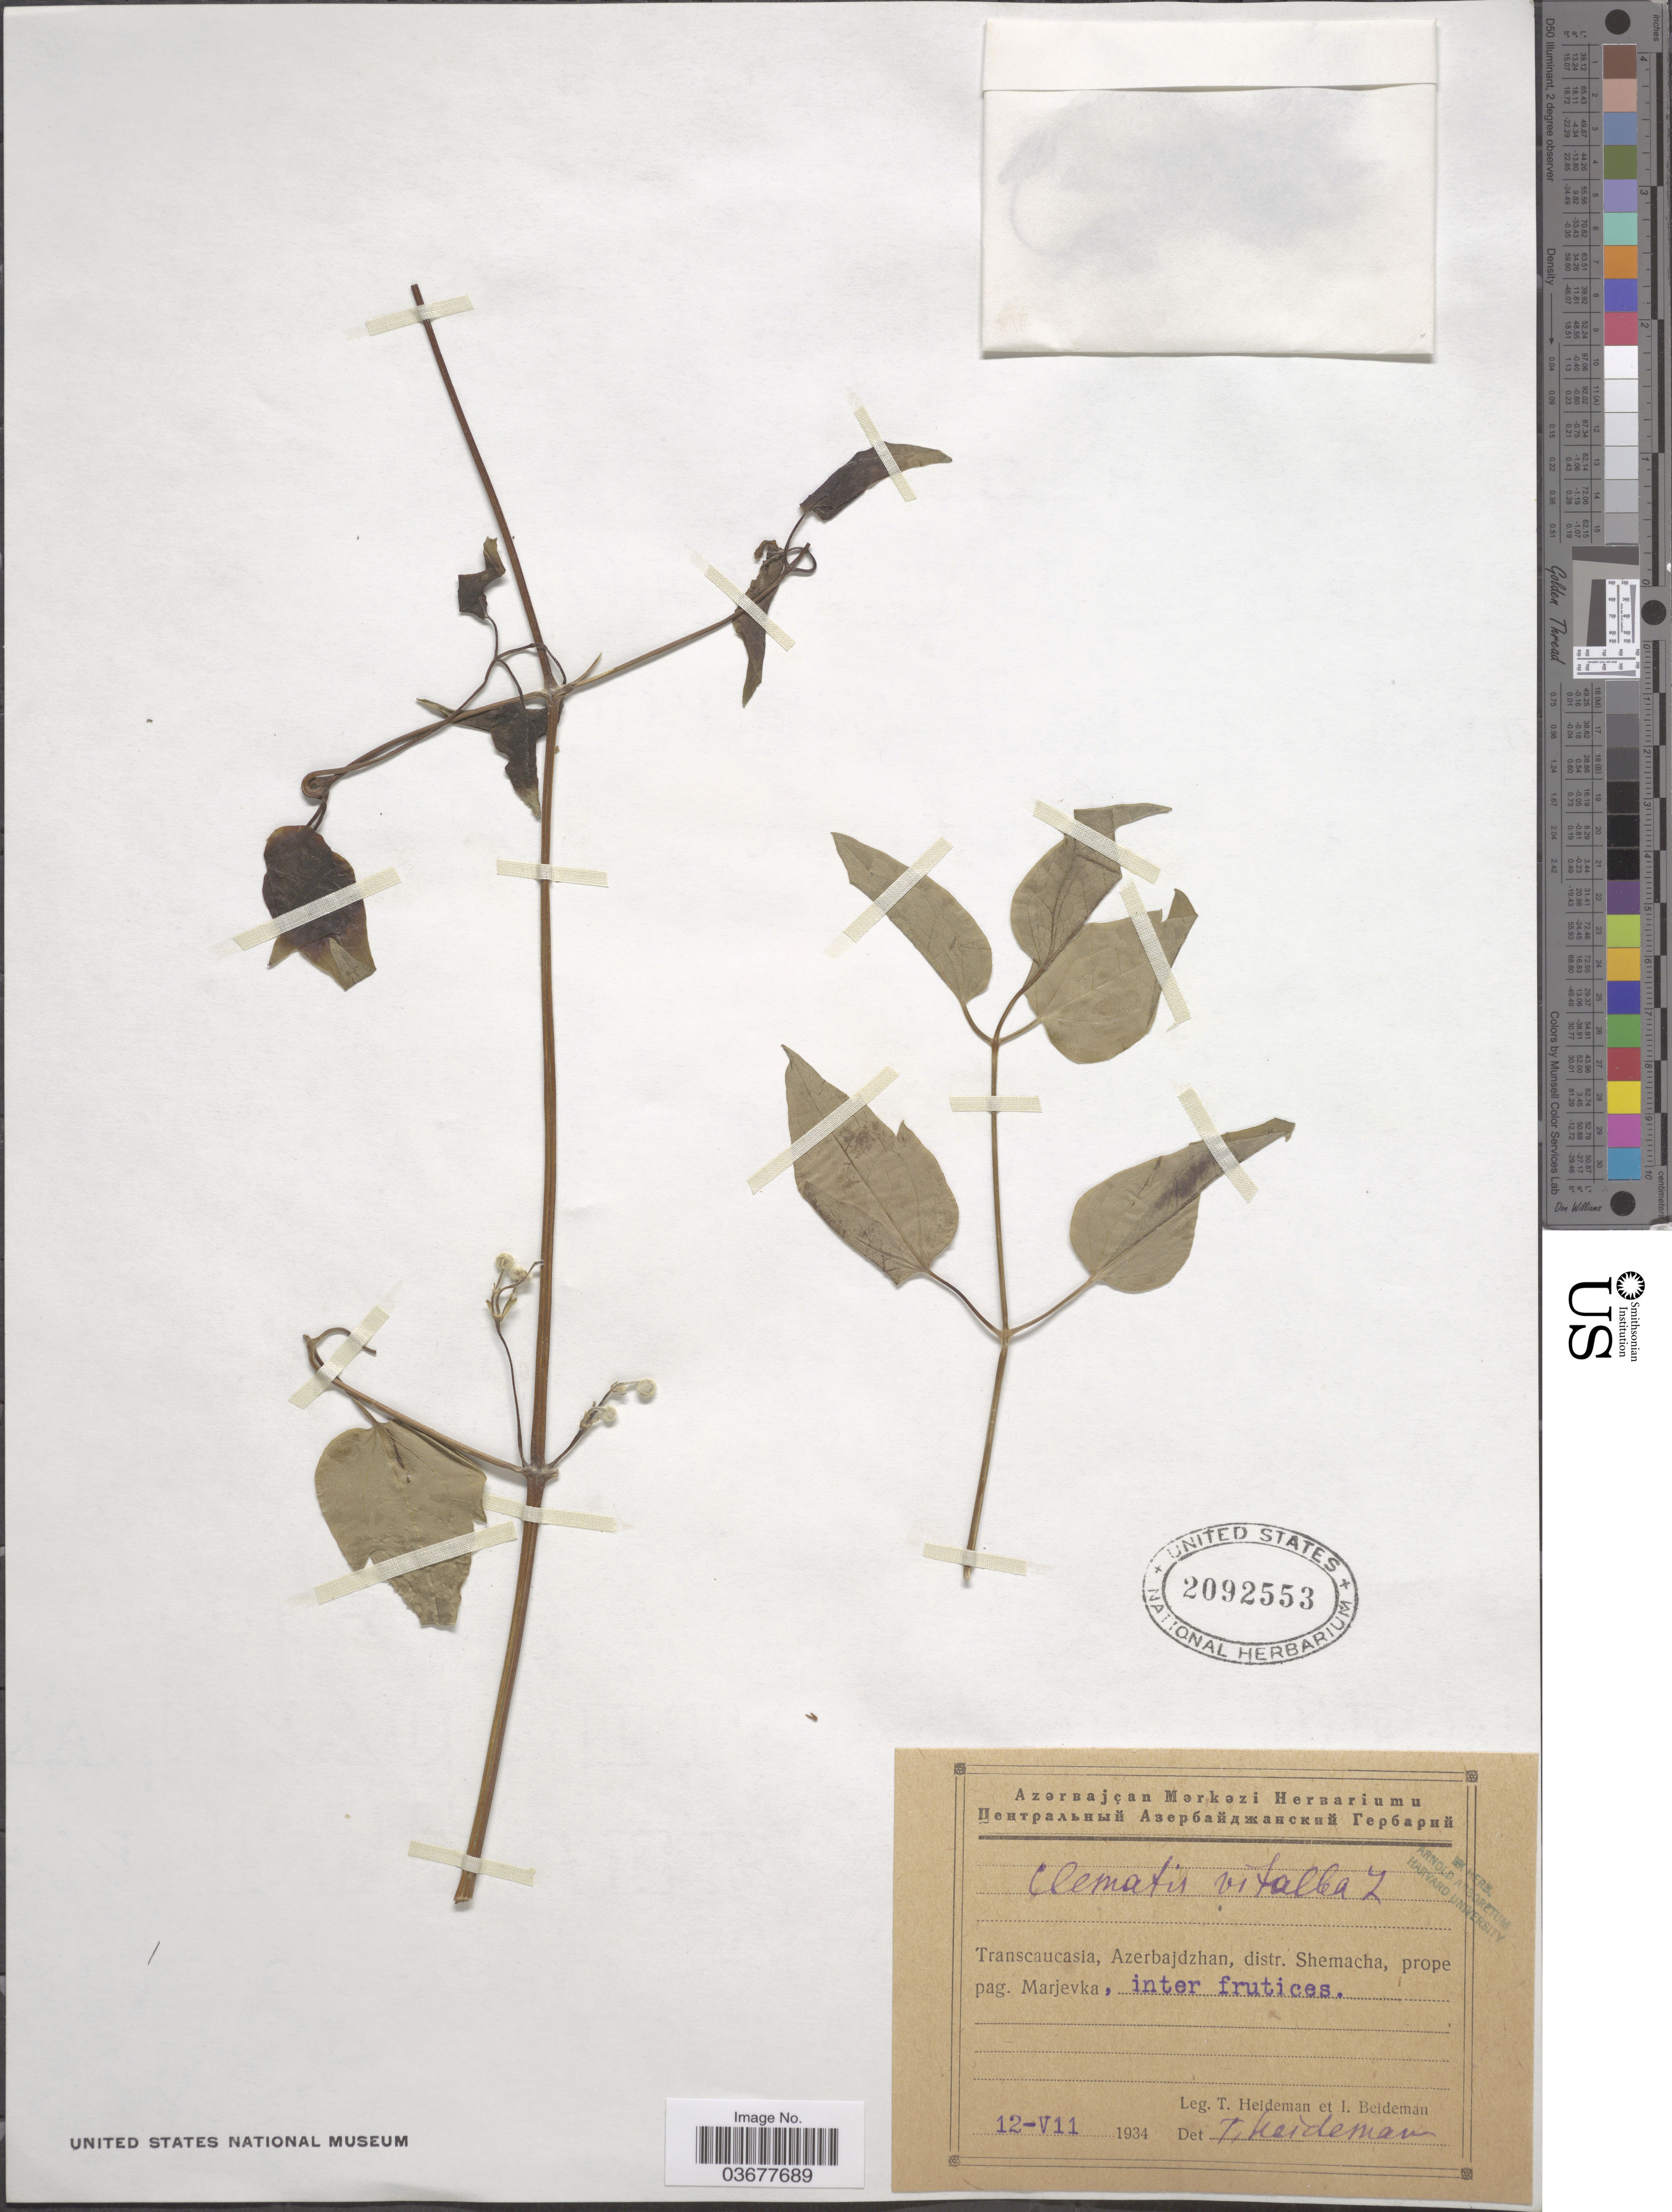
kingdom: Plantae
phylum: Tracheophyta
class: Magnoliopsida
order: Ranunculales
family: Ranunculaceae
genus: Clematis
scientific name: Clematis vitalba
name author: L.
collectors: T. Heideman & I. Beideman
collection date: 1934-07-12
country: Azerbaijan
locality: Transcaucasia, Azerbajdzhan, distr. Shemacha, prope pag. Marjevka.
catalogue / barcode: US 2092553